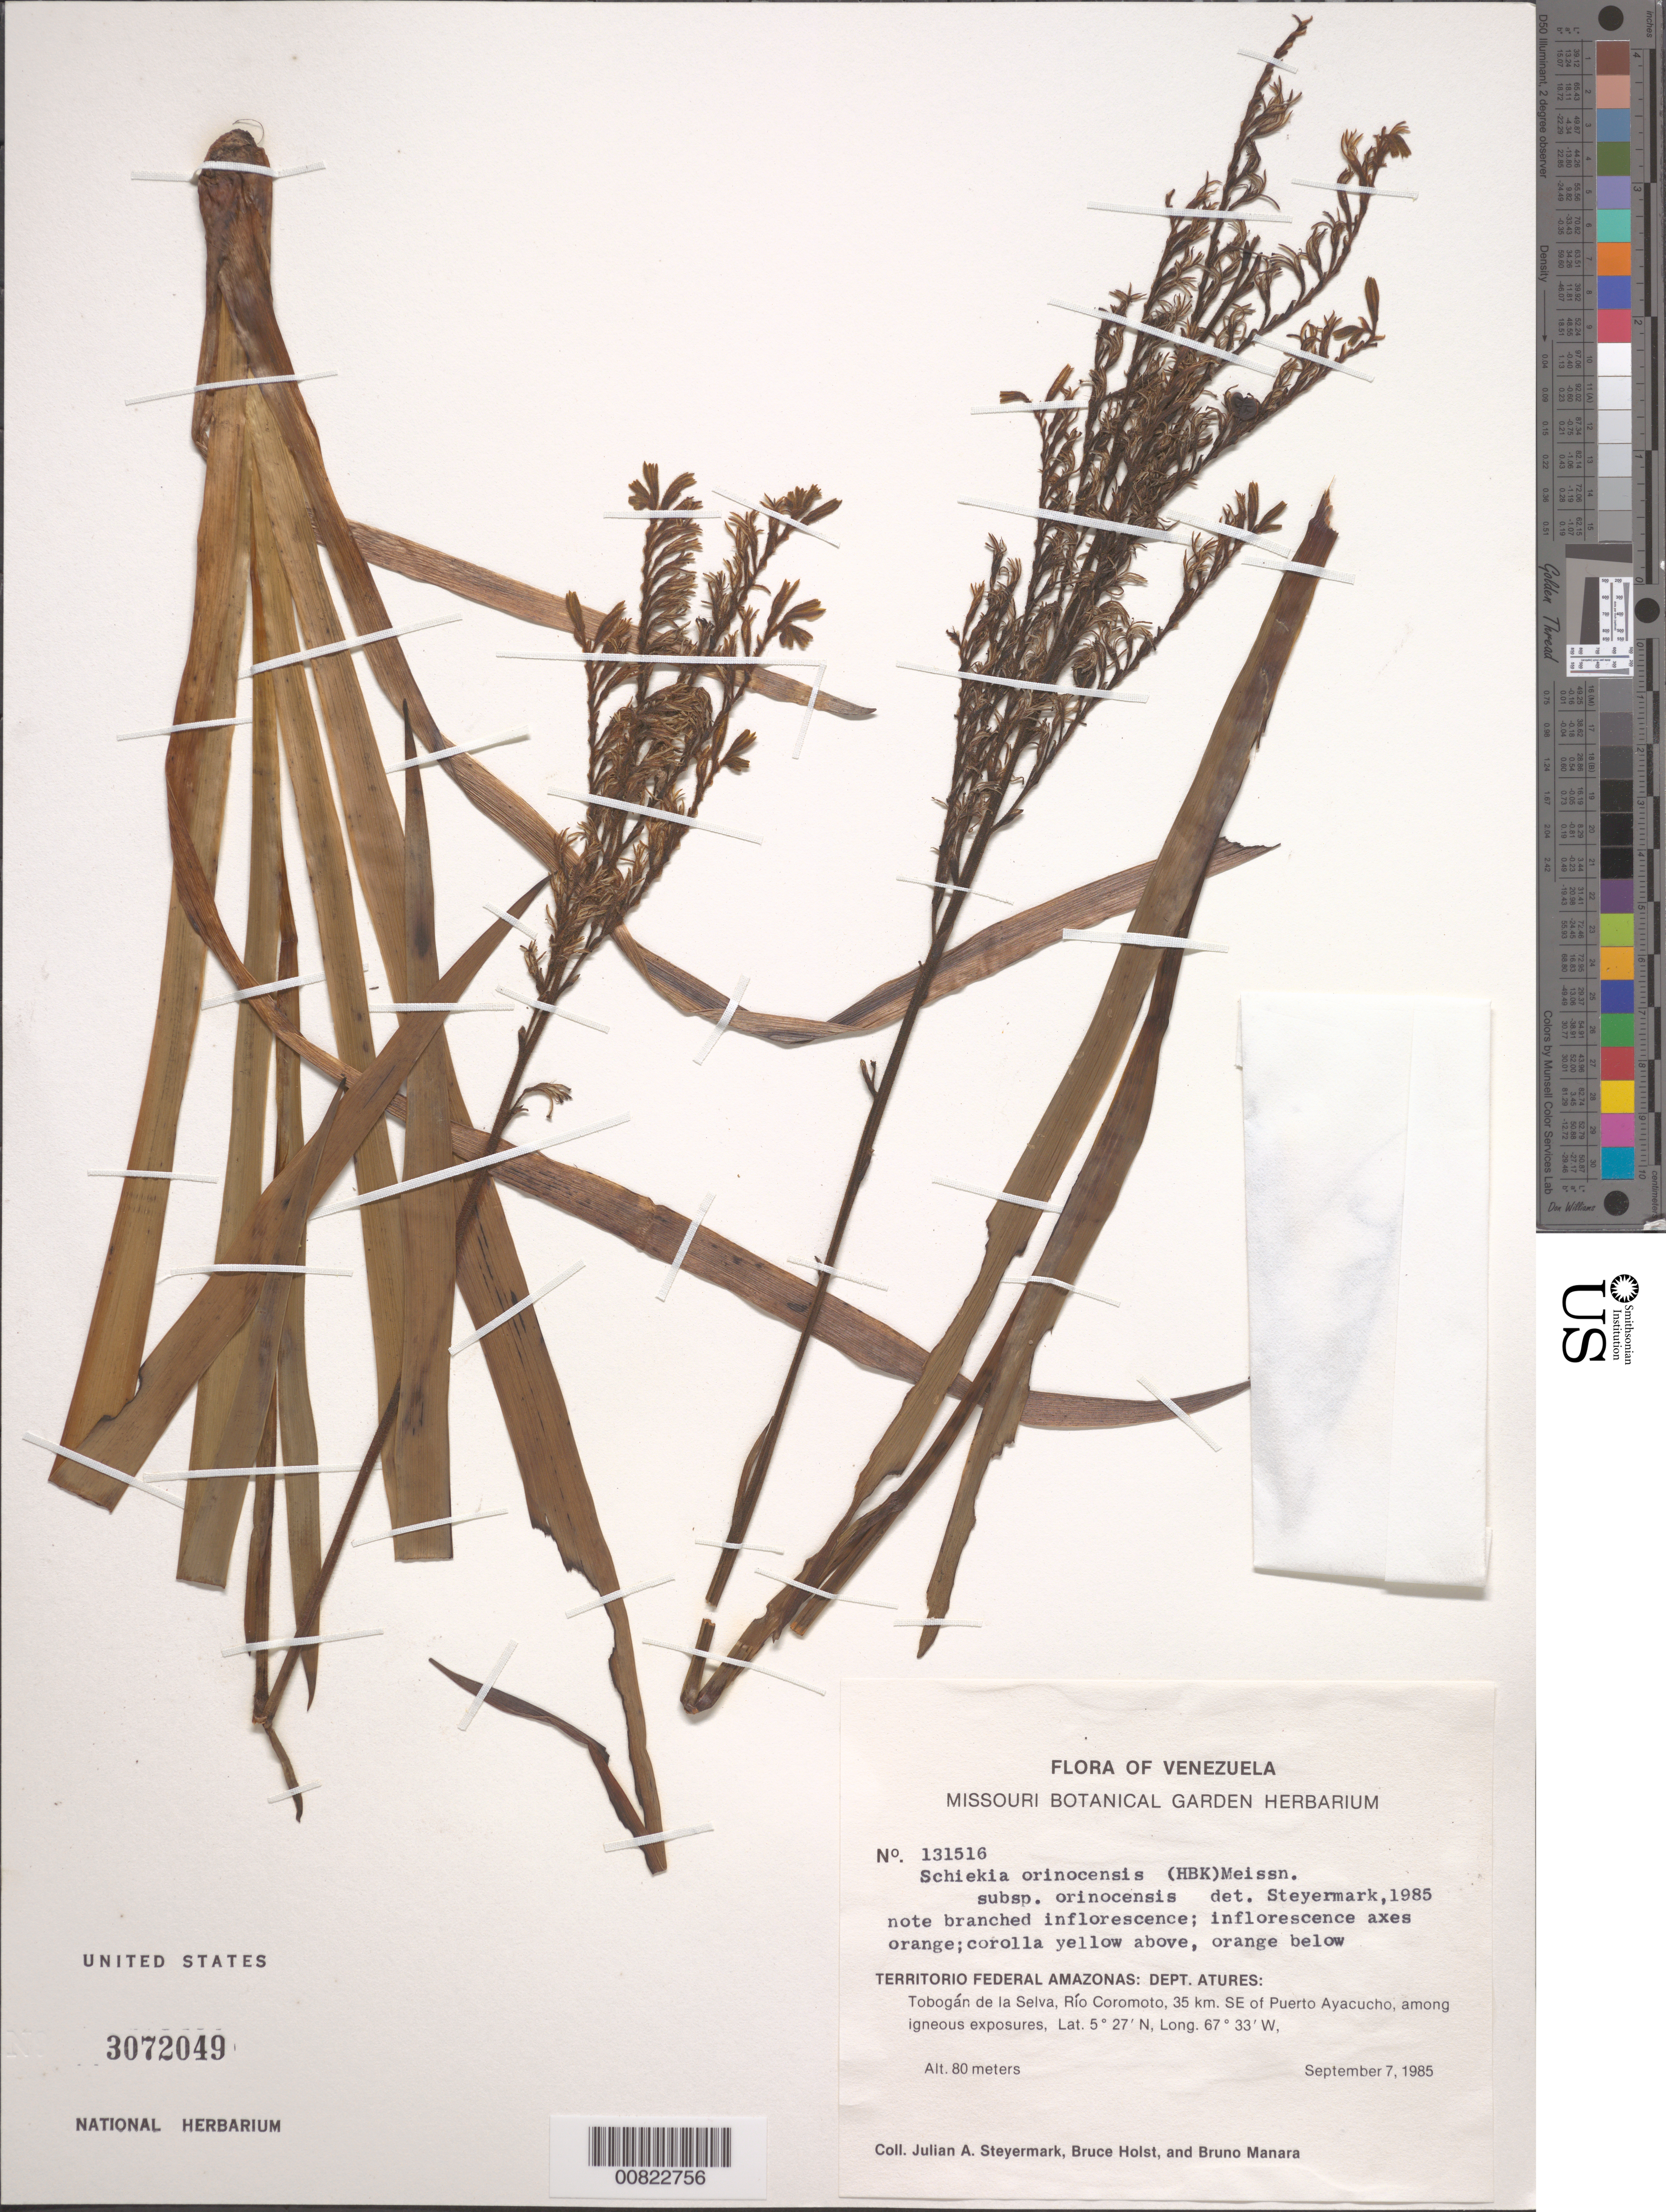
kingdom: Plantae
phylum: Tracheophyta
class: Liliopsida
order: Commelinales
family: Haemodoraceae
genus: Schiekia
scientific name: Schiekia orinocensis subsp. orinocensis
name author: (Kunth) Meisn.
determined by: Steyermark, Julian A., (VEN)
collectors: J. Steyermark, B. Holst & B. Manara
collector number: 131516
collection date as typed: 7-Sep-85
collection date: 1985-09-07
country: Venezuela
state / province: Amazonas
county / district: Atures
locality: Tobogan de la Selva, Río Coromoto, 35 km SE Puerto Ayacucho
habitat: Among igneous exposures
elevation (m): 80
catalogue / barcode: US 3072049